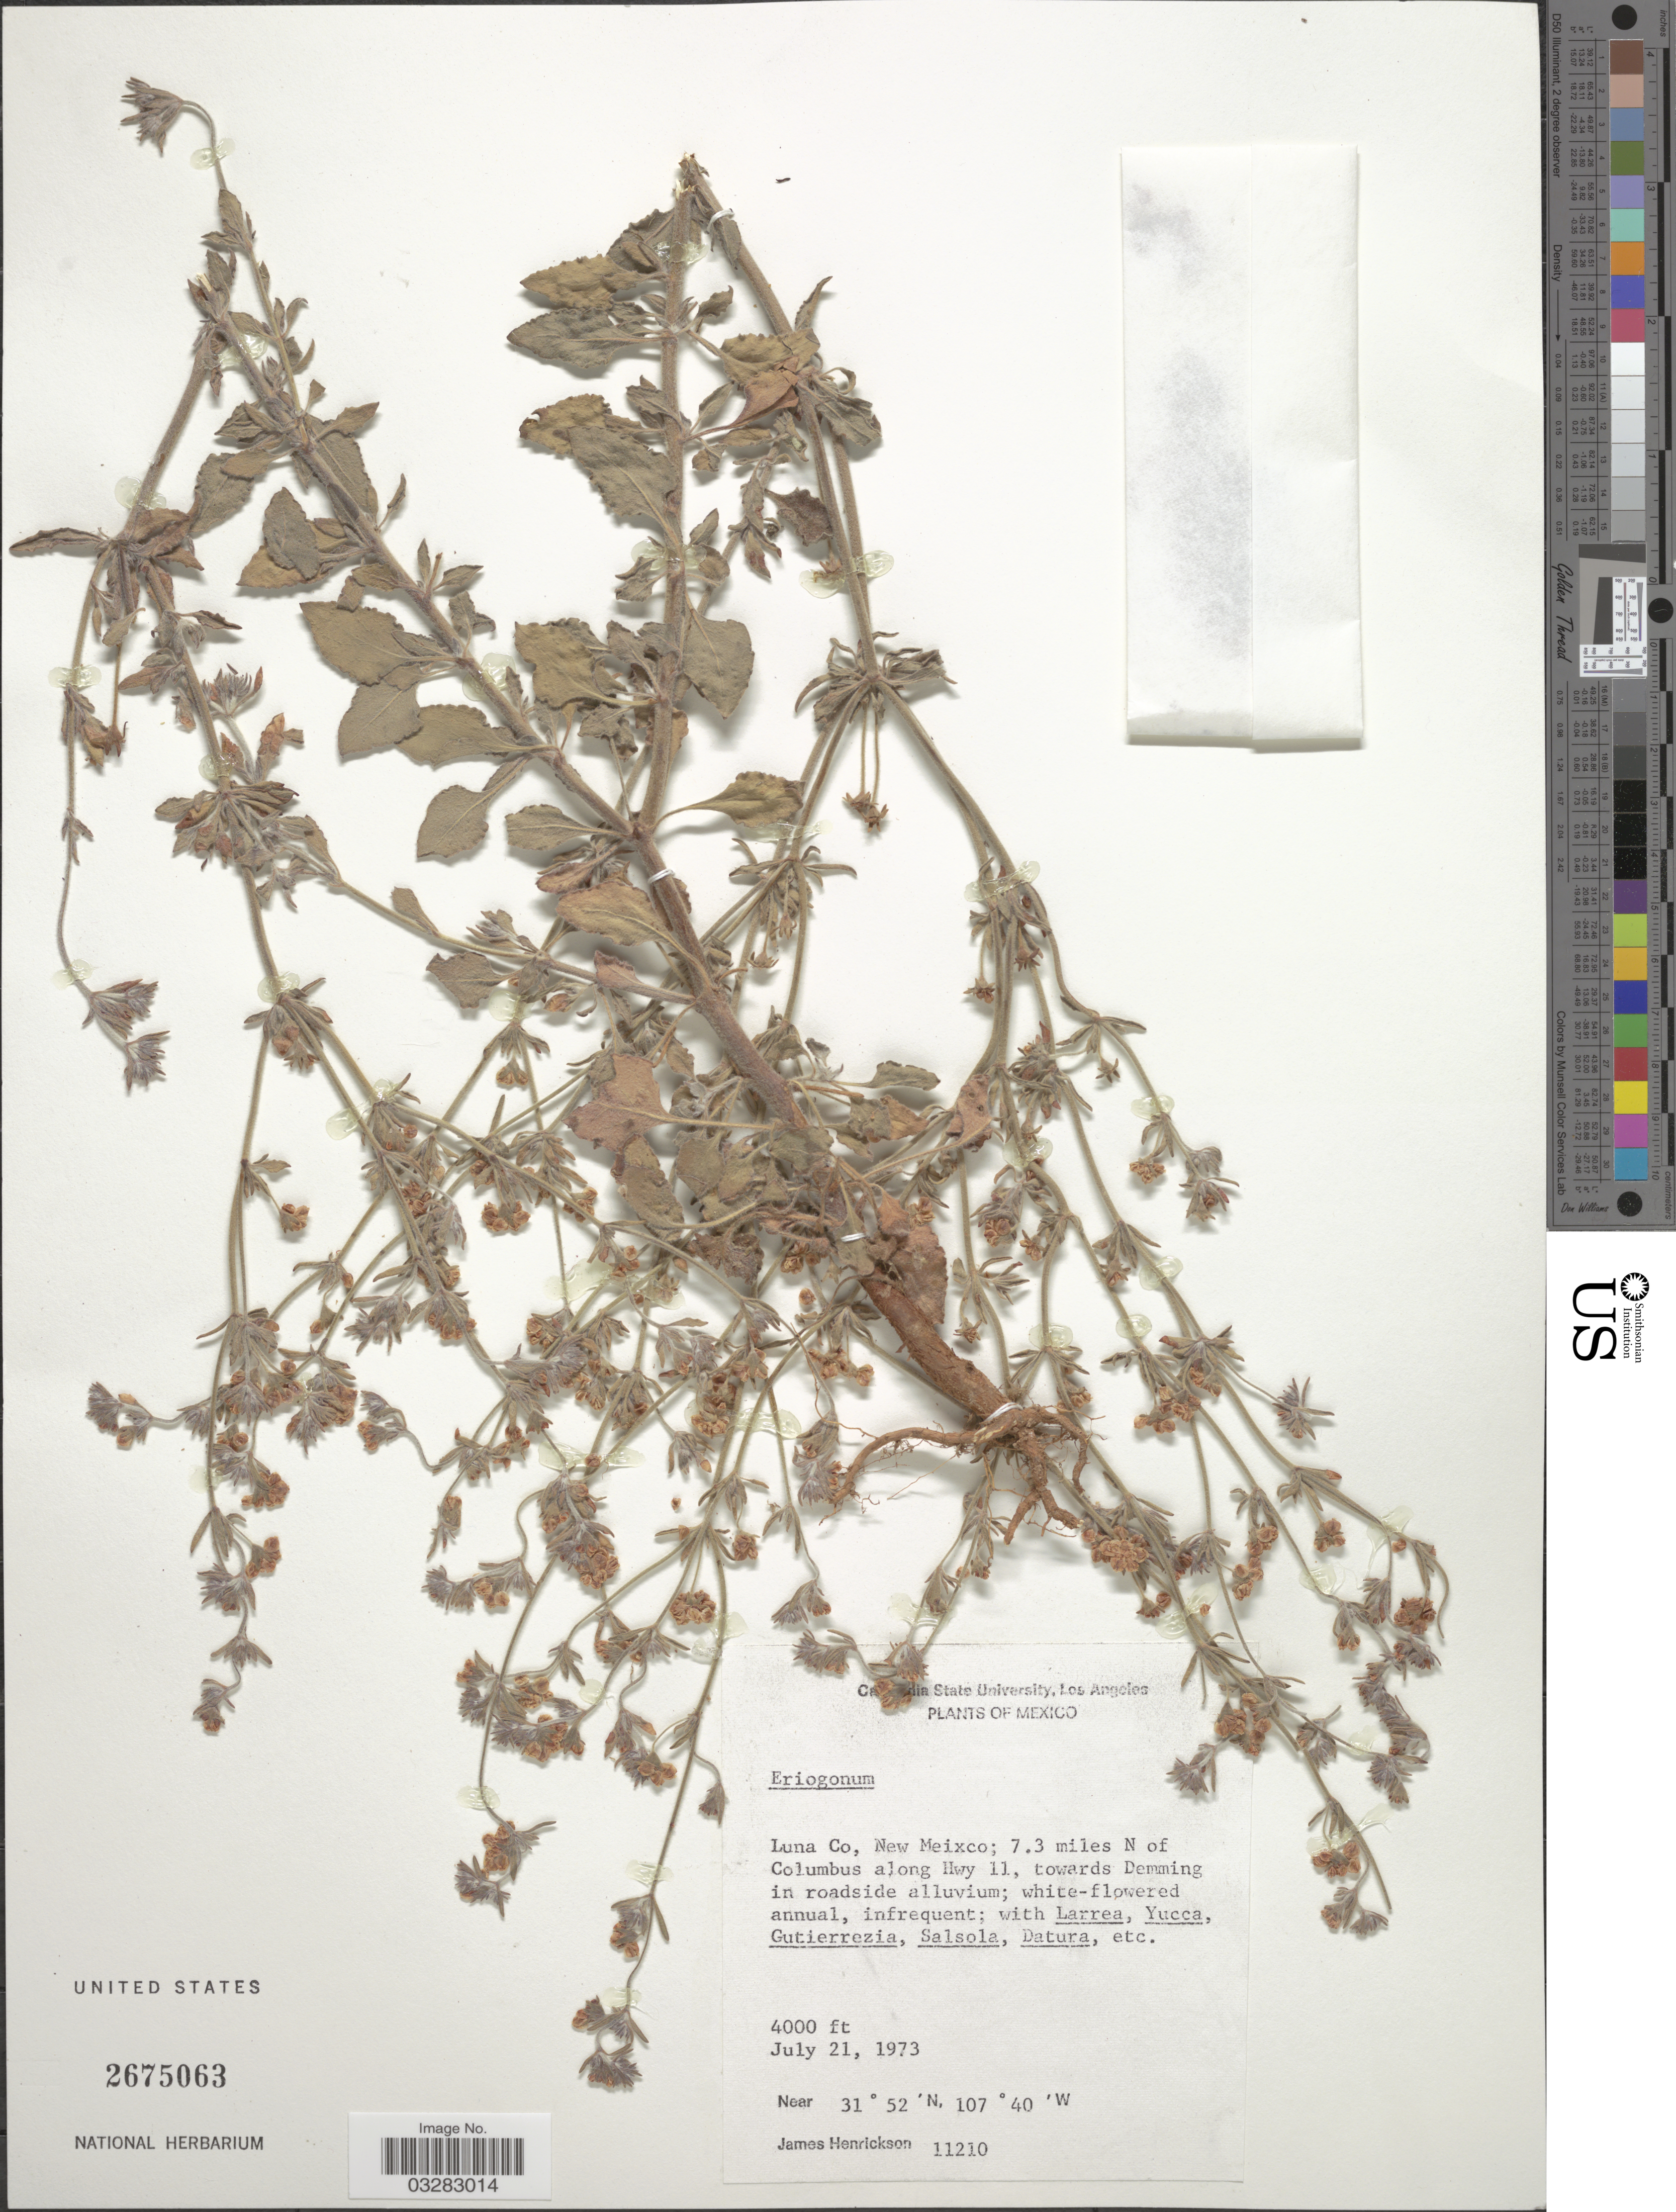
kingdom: Plantae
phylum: Tracheophyta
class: Magnoliopsida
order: Caryophyllales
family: Polygonaceae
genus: Eriogonum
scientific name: Eriogonum sp.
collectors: J. Henrickson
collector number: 11210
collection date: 1973-07-21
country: United States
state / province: New Mexico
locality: Luna Co, New Meixco; 7.3 miles N of Columbus along Hwy 11, towards Demming in roadside alluvium.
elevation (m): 1219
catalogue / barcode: US 2675063